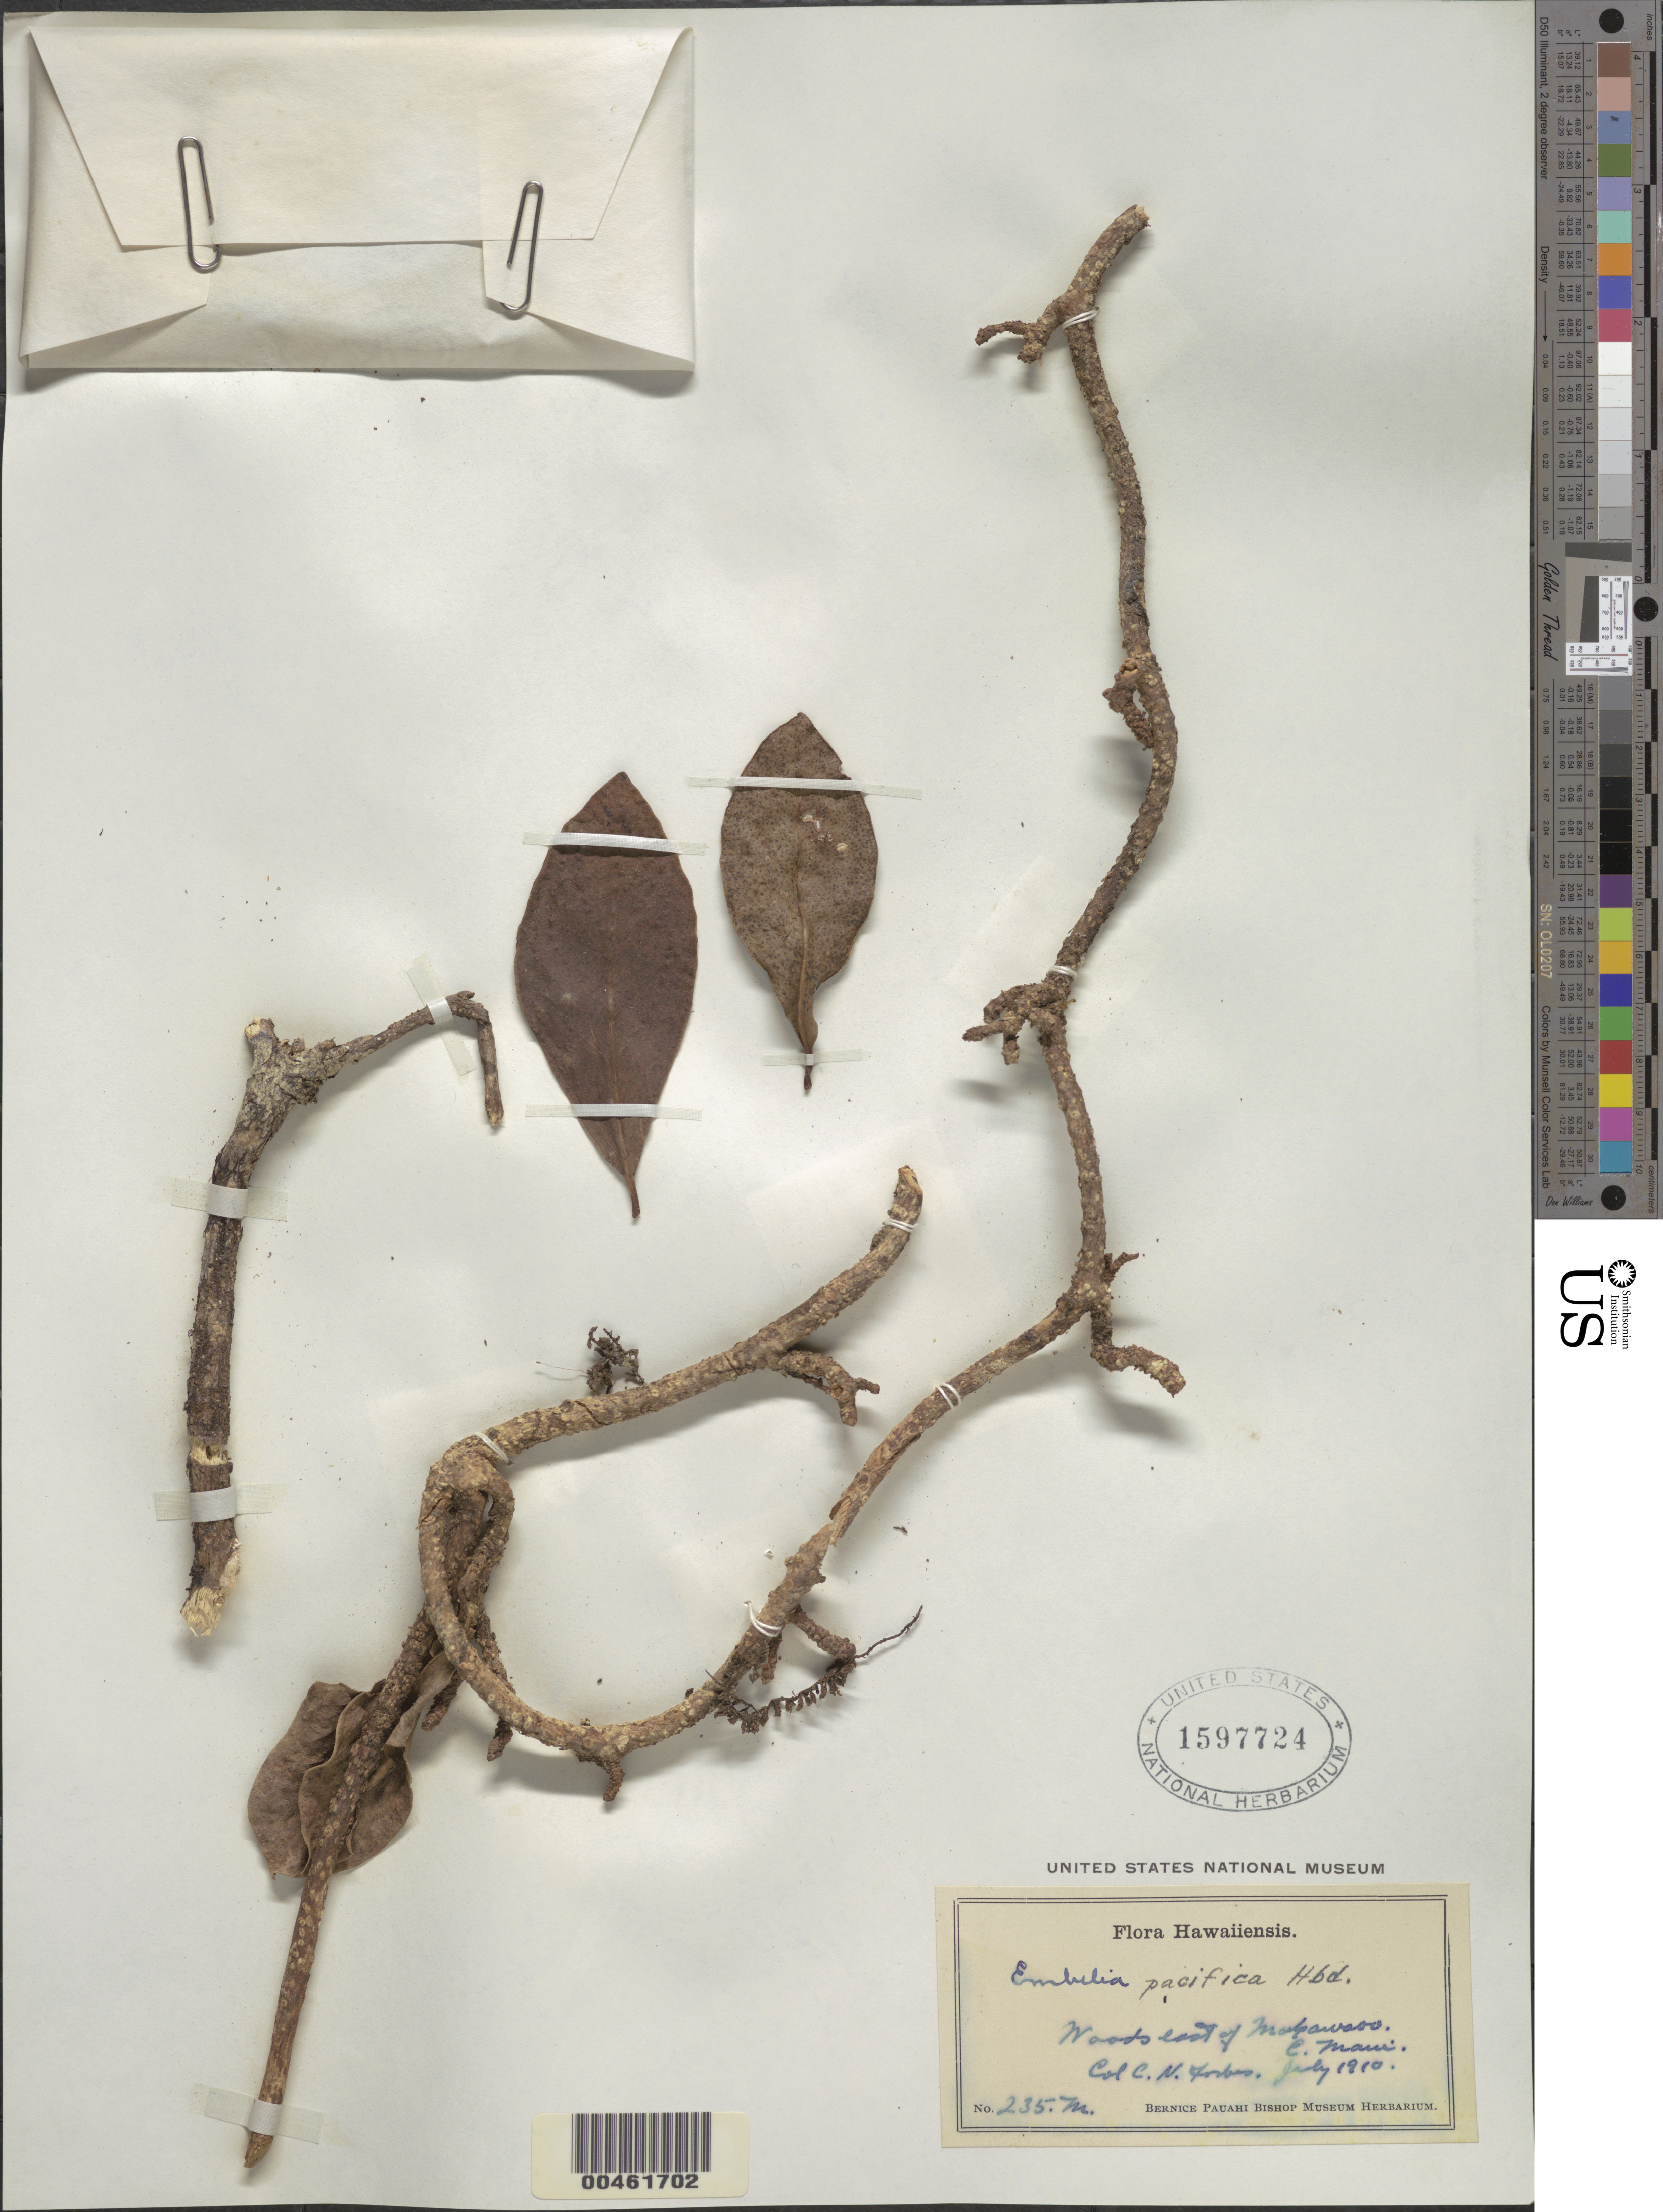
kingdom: Plantae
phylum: Tracheophyta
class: Magnoliopsida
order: Ericales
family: Primulaceae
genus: Embelia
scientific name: Embelia pacifica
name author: Hillebr.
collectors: C. N. Forbes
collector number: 235.M.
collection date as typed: Jul 1910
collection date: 1910-07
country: United States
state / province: Hawaii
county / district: Maui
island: Maui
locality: Woods E of Makawao, E Maui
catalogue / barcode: US 1597724